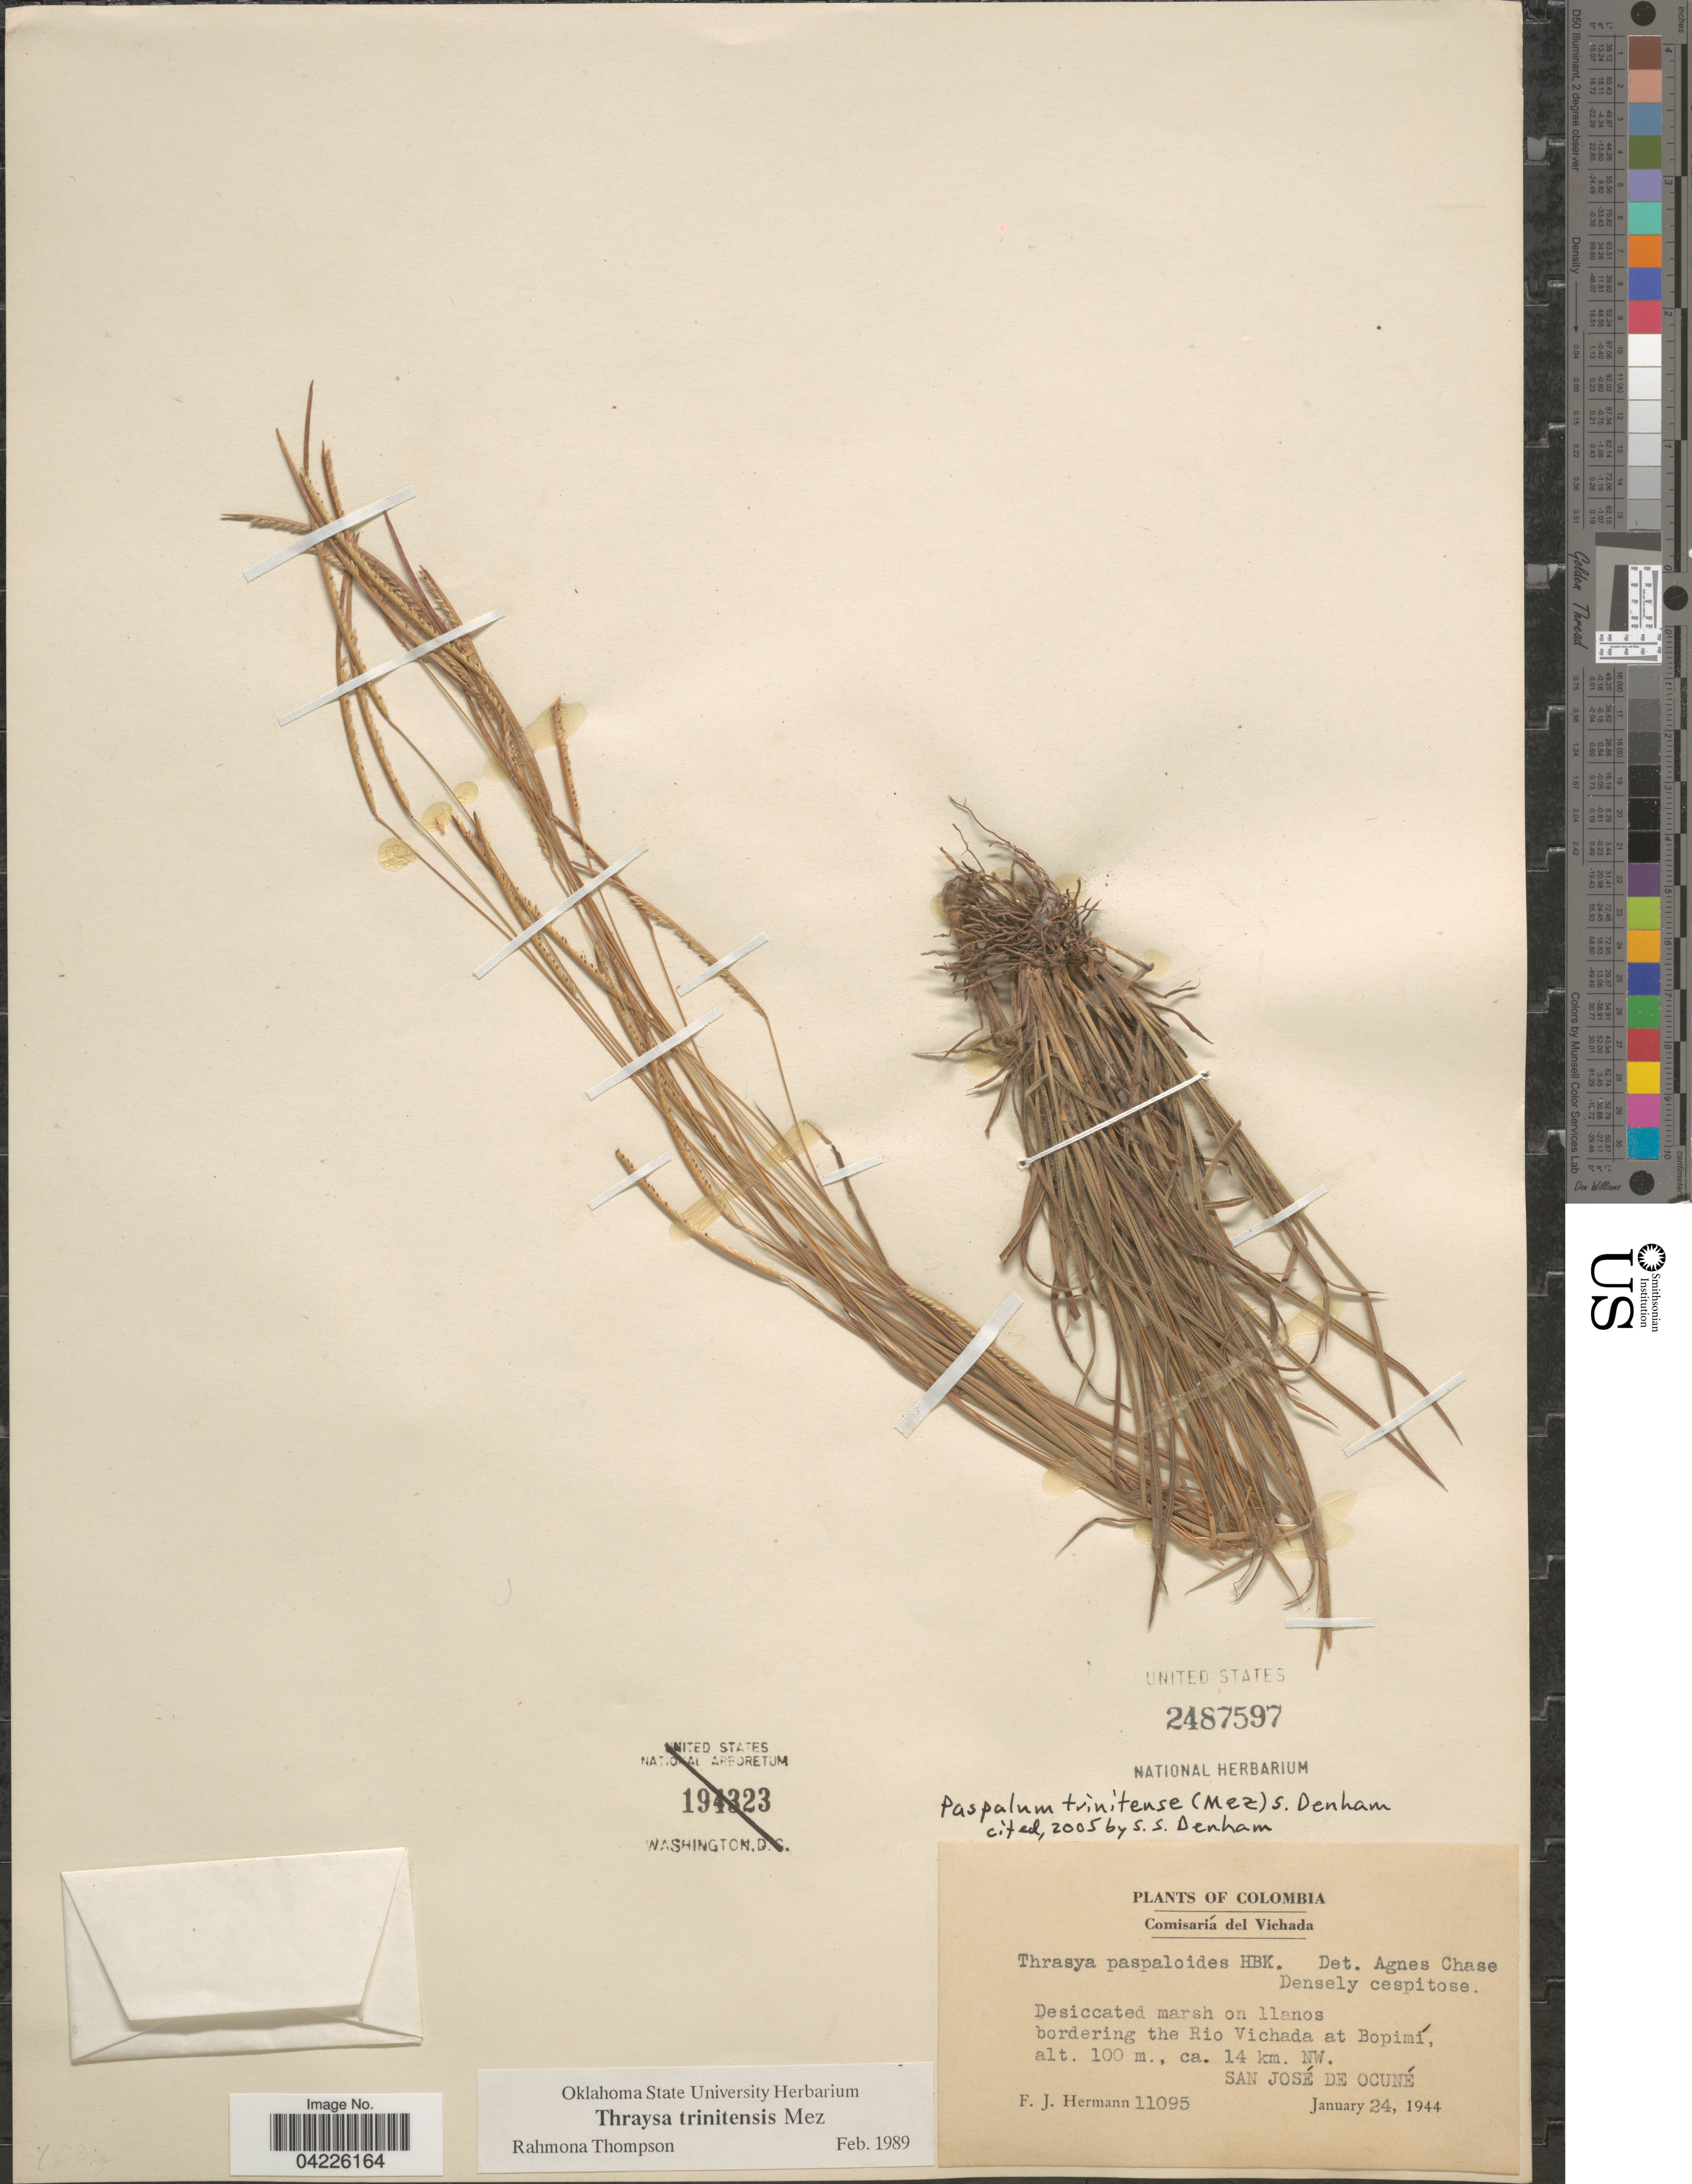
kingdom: Plantae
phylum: Tracheophyta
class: Liliopsida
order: Poales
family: Poaceae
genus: Paspalum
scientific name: Paspalum trinitense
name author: (Mez) S. Denham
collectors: F. J. Hermann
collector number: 11095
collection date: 1944-01-24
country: Colombia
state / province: Vichada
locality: Comisaría del Vichada. Desiccated marsh on llanos bordering the Rio Vichada at Bopimí, ca. 14 km. NW. San José de Ocuné.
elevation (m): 100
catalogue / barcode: US 2487597